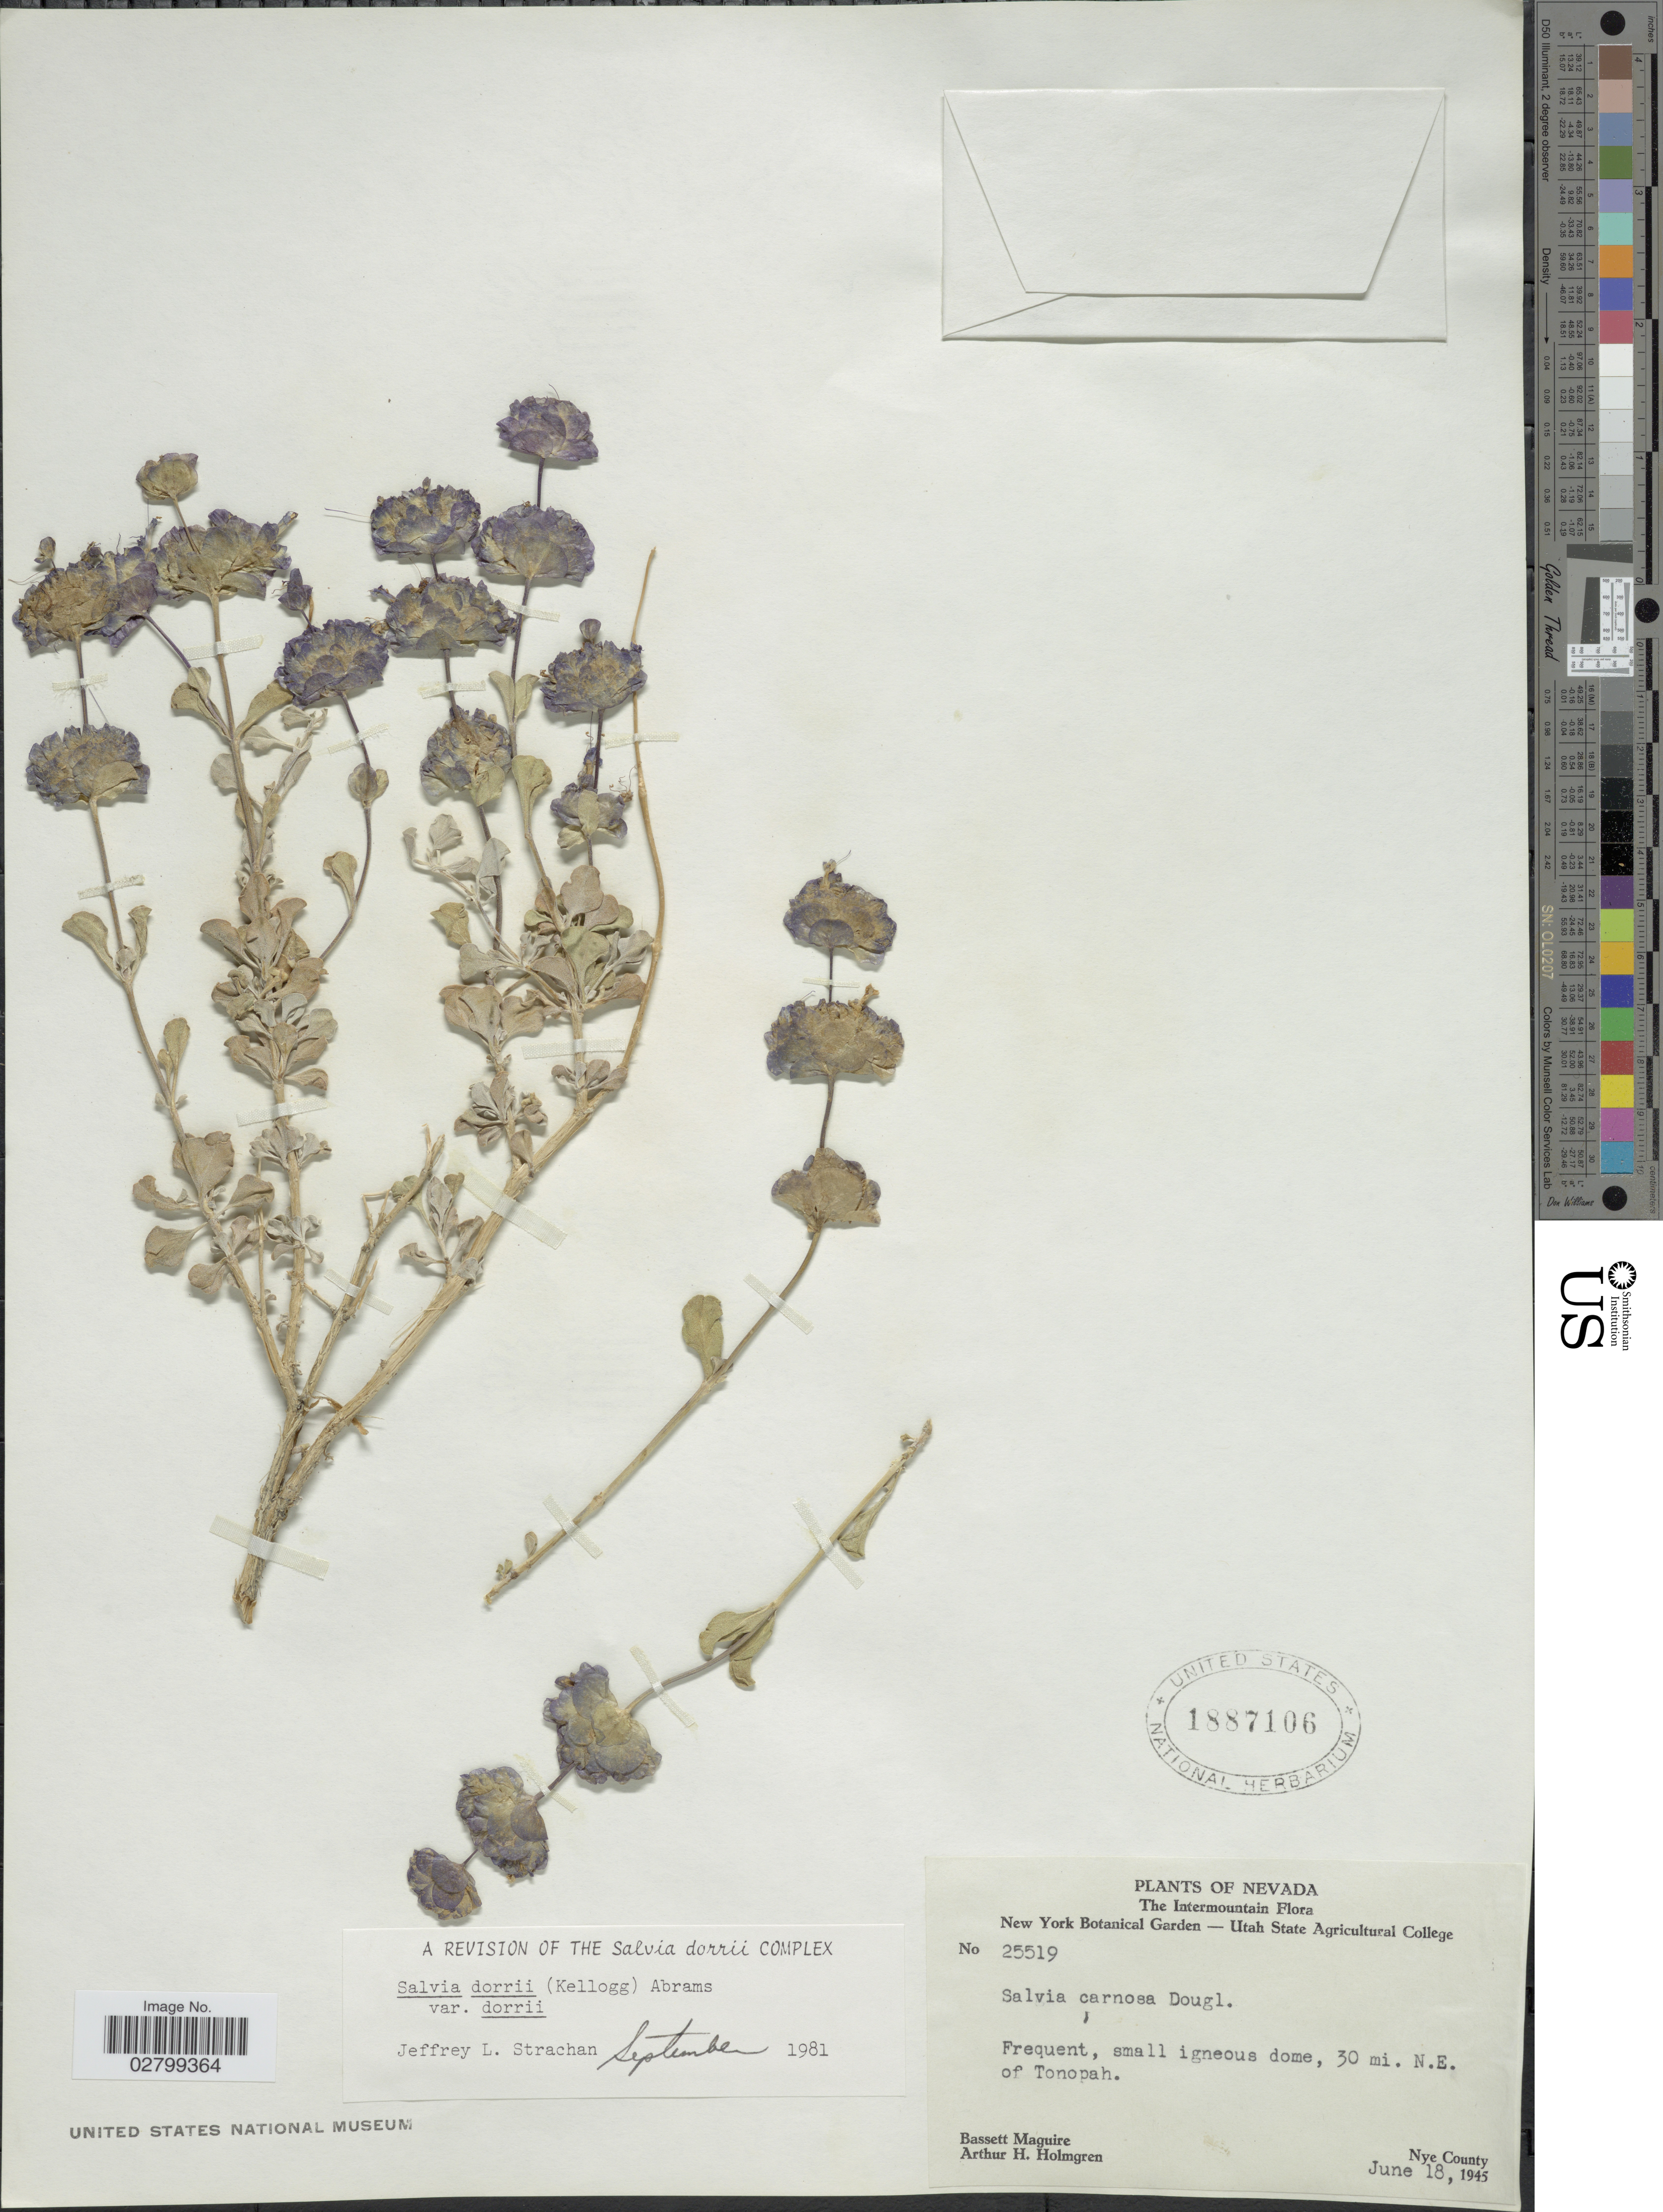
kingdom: Plantae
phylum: Tracheophyta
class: Magnoliopsida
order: Lamiales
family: Lamiaceae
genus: Salvia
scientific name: Salvia dorrii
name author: (Kellogg) Abrams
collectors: B. Maguire & A. H. Holmgren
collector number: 25519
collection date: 1945-06-18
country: United States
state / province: Nevada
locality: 30 mi. N.E. of Tonopah. Nye County.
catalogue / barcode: US 1887106